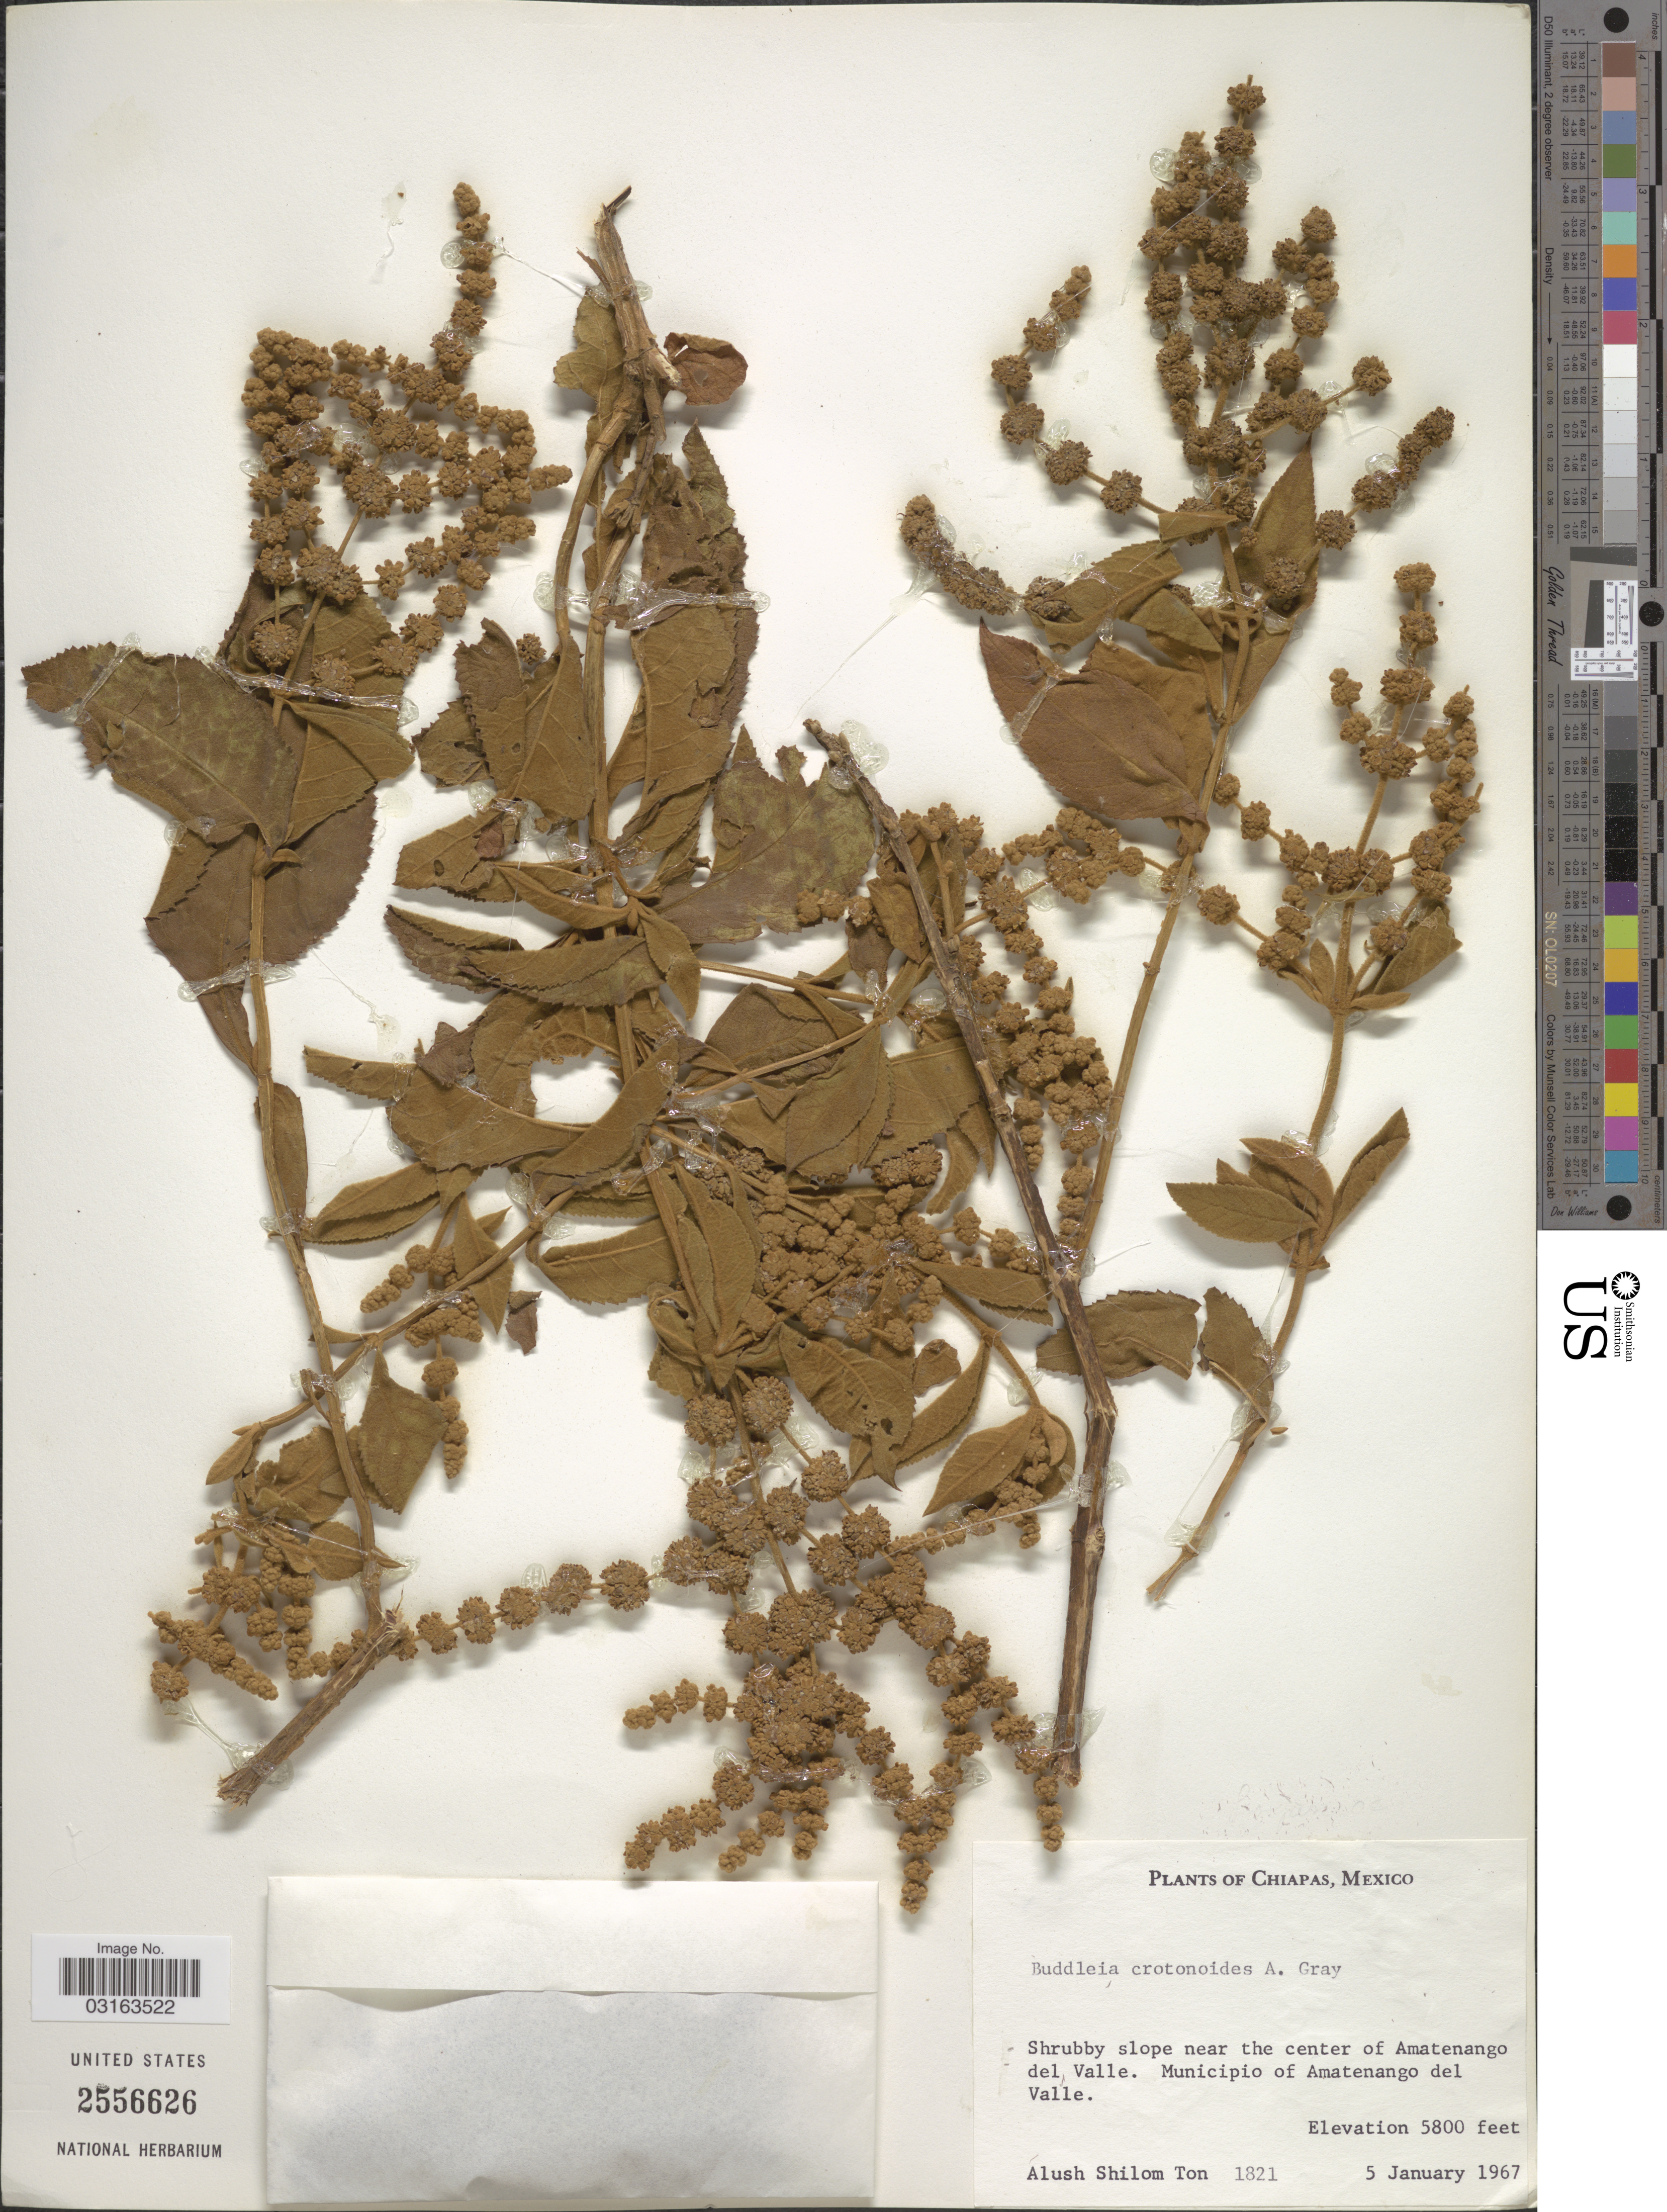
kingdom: Plantae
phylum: Tracheophyta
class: Magnoliopsida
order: Lamiales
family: Scrophulariaceae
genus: Buddleja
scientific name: Buddleja crotonoides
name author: A. Gray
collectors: A. M. Ton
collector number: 1821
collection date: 1967-01-05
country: Mexico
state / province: Chiapas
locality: Near the center of Amatenango del Valle. Municipio of Amatenango del Valle.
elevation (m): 1768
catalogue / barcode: US 2556626